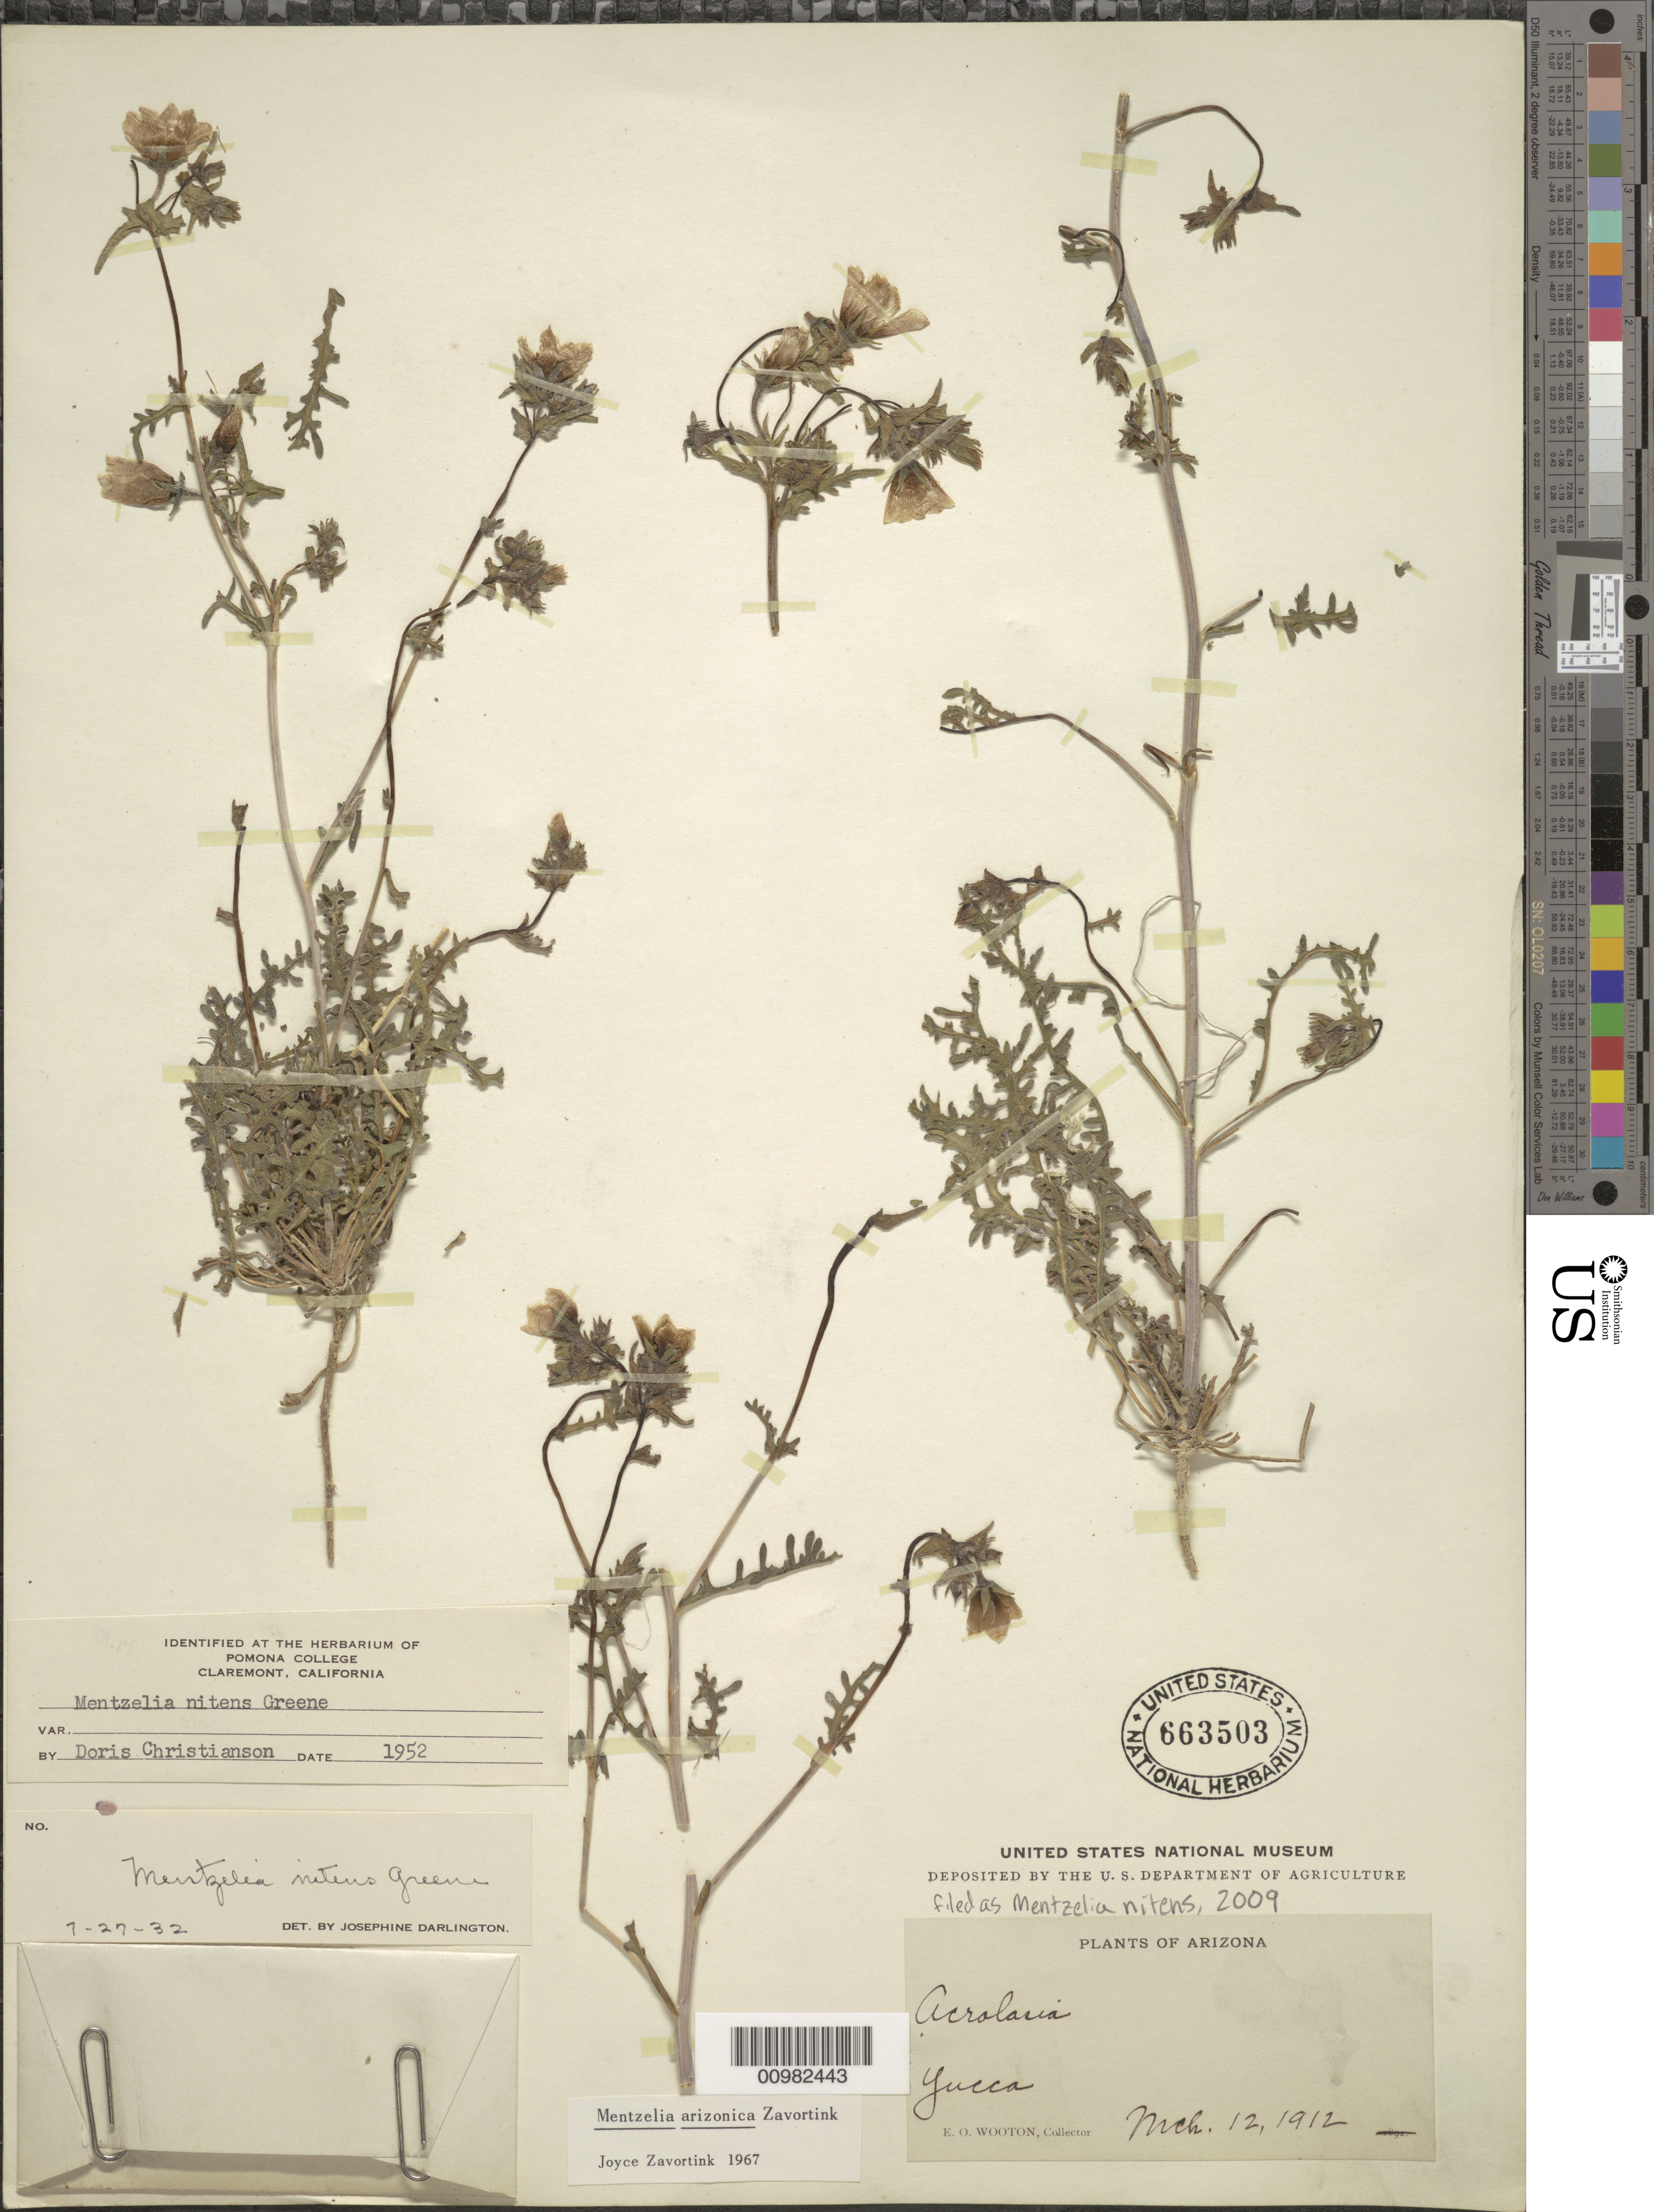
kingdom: Plantae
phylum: Tracheophyta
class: Magnoliopsida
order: Cornales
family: Loasaceae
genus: Mentzelia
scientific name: Mentzelia nitens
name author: Greene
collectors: E. O. Wooton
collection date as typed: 12 Mar 1912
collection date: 1912-03-12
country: United States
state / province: Arizona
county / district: Mohave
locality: Yucca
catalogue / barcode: US 663503